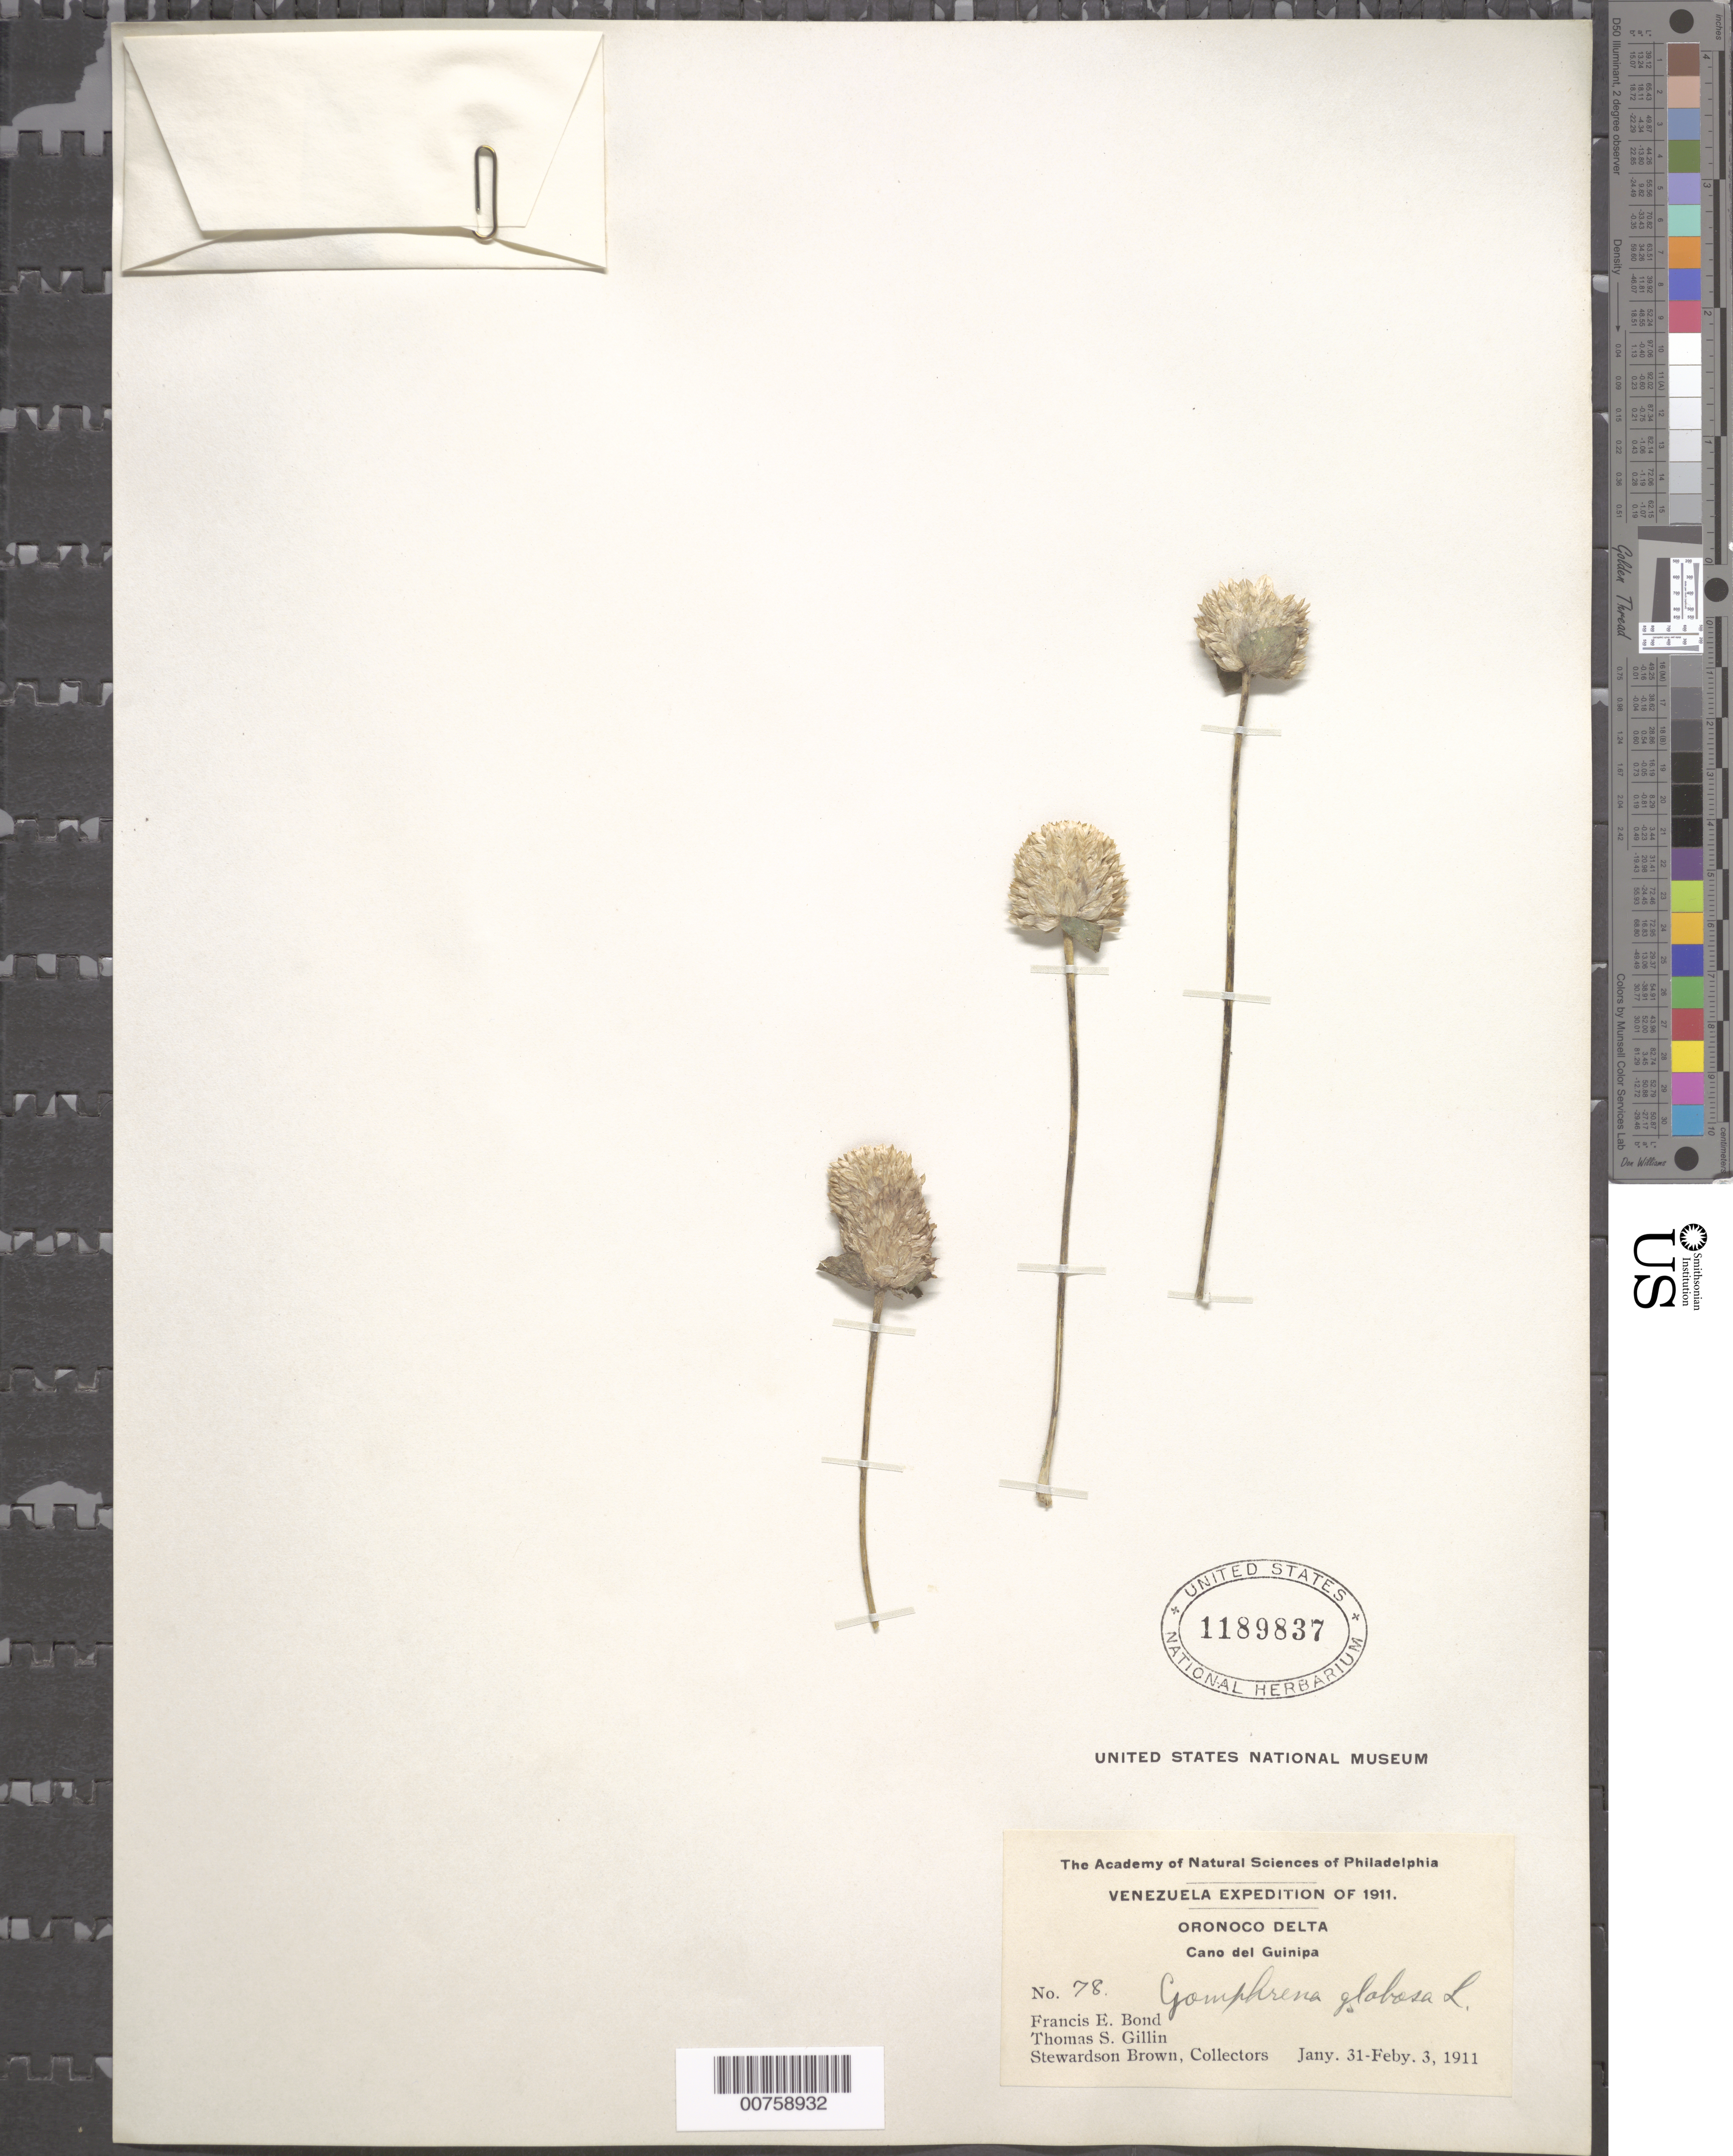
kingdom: Plantae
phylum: Tracheophyta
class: Magnoliopsida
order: Caryophyllales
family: Amaranthaceae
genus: Gomphrena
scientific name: Gomphrena globosa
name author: L.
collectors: F. Bond, T. Gillin & S. Brown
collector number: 78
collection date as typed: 31 January -3 February 1911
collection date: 1911-01-31/1911-02-03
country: Venezuela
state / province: Monagas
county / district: Maturin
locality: Oronoco Delta along Rio Guanipa, including Indian and Creole villages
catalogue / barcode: US 1189837